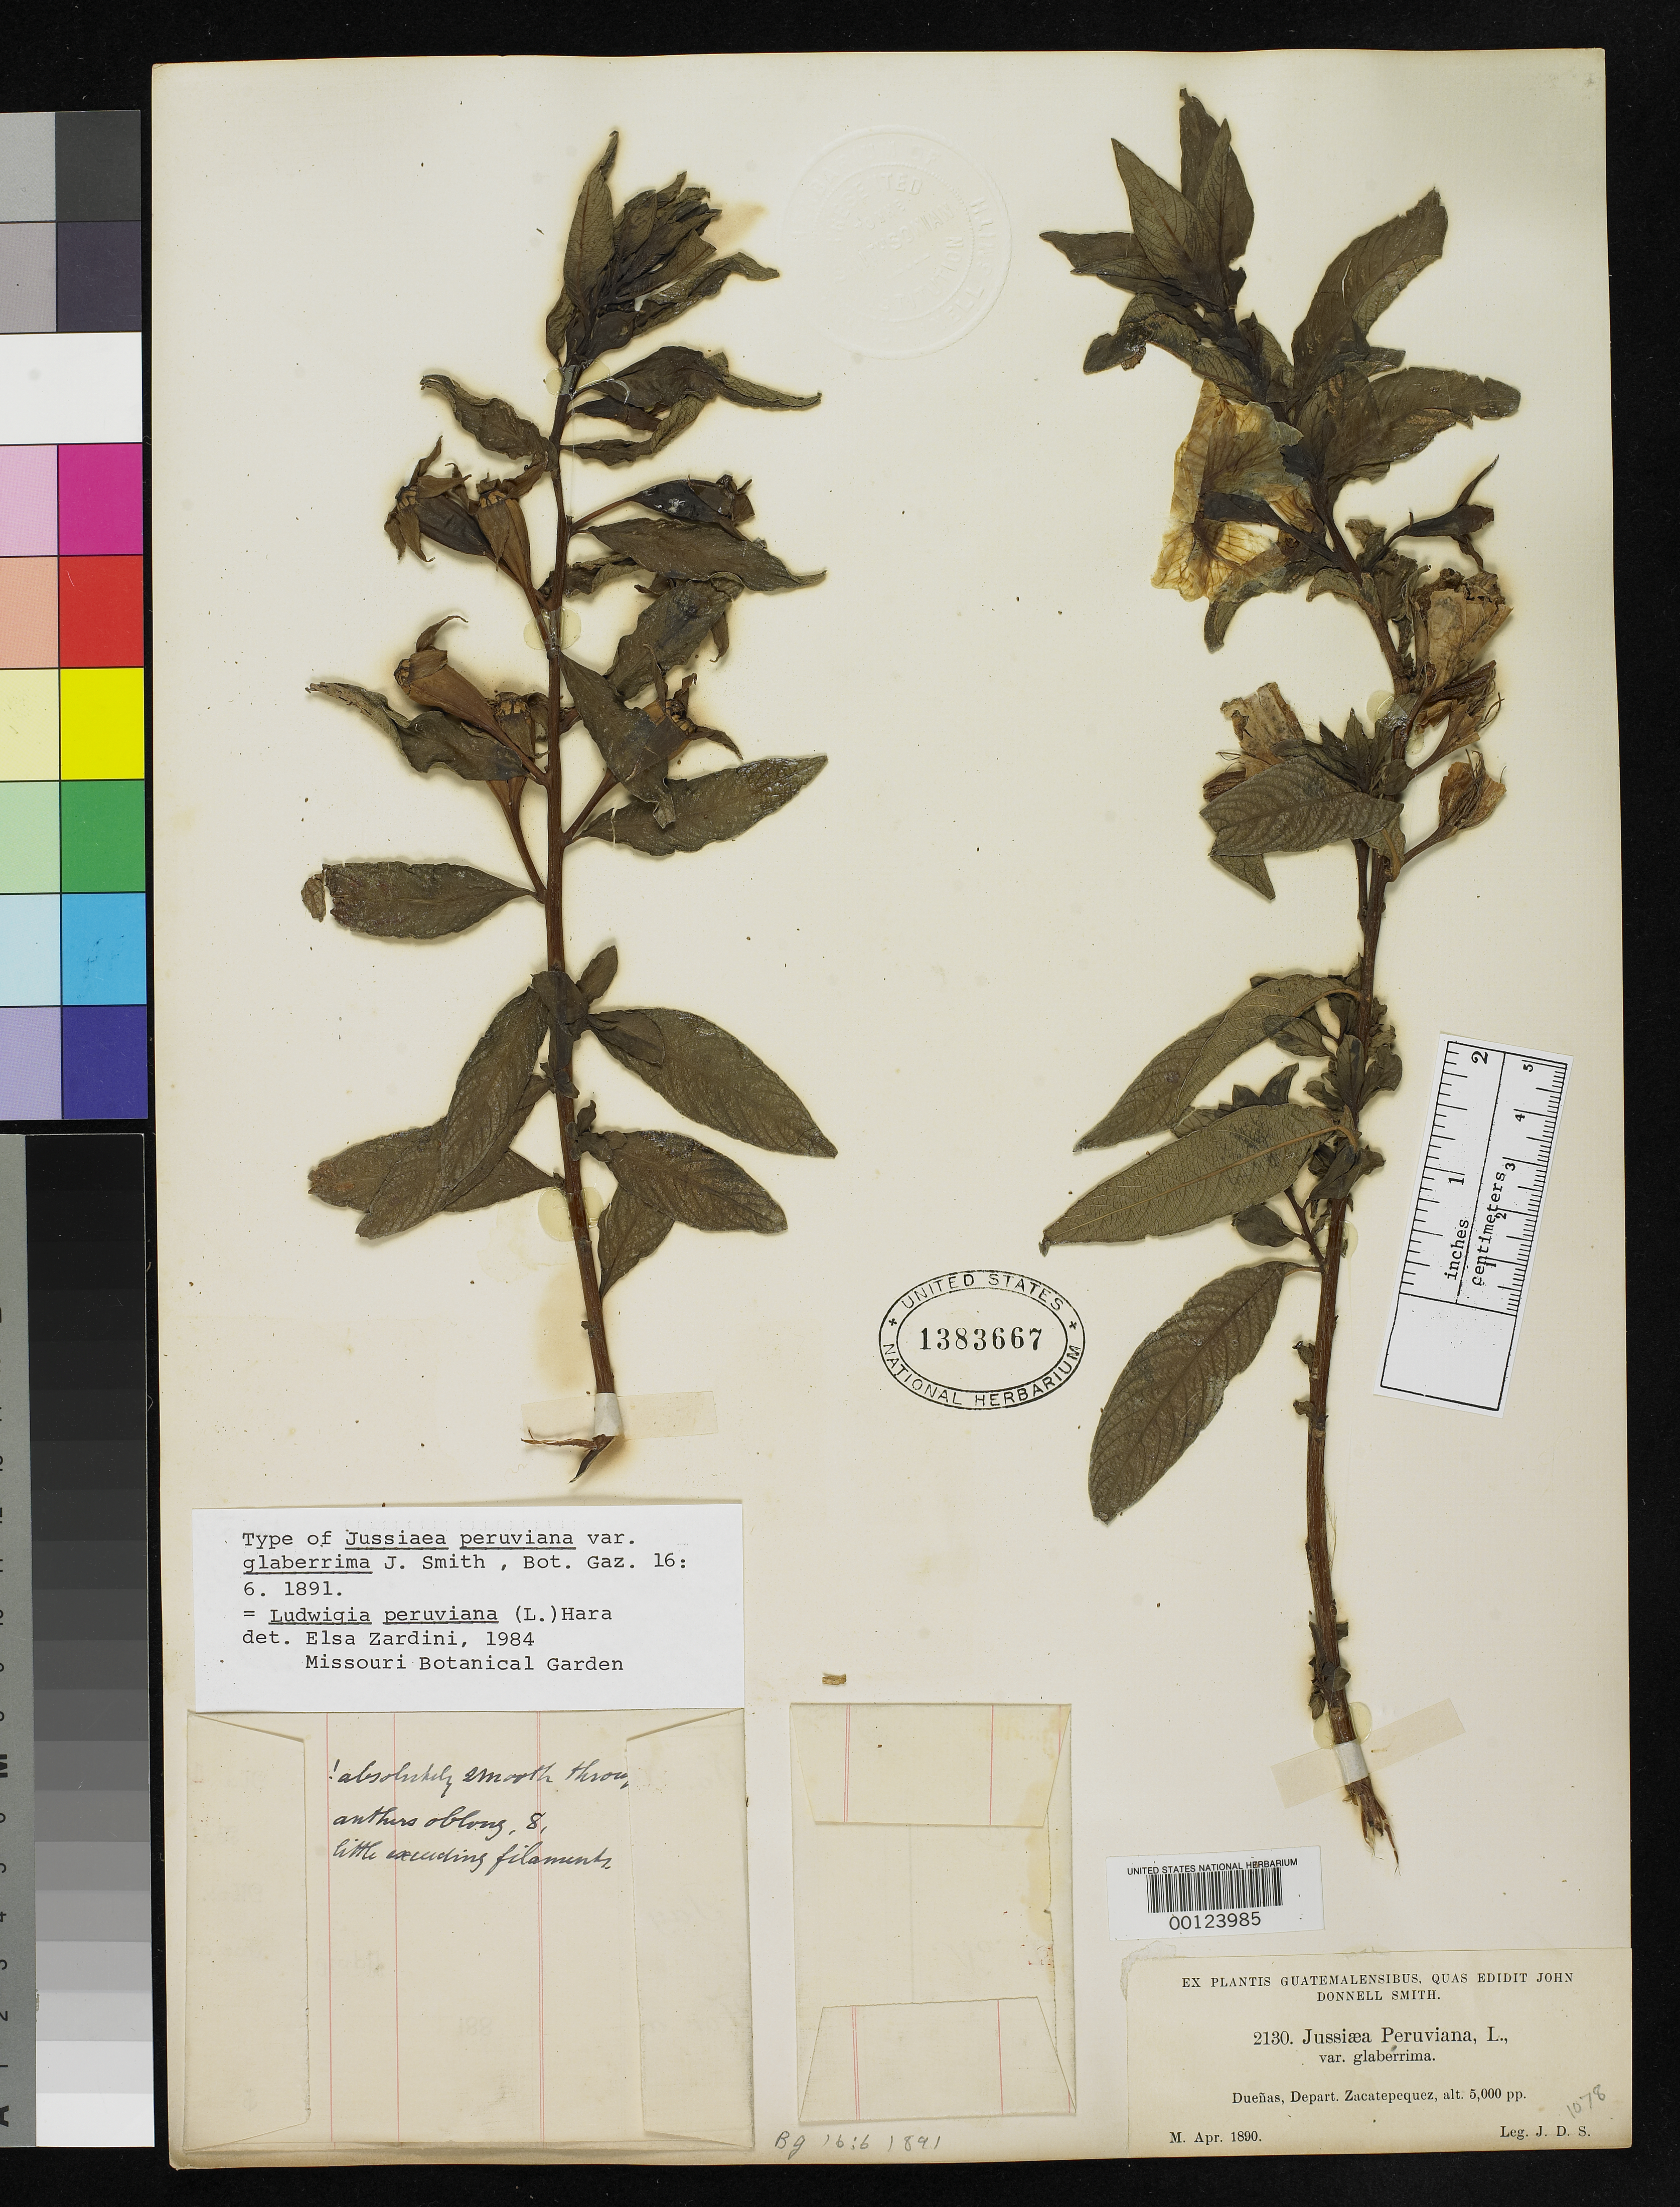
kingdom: Plantae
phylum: Tracheophyta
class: Magnoliopsida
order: Myrtales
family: Onagraceae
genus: Jussiaea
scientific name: Jussiaea peruviana var. glaberrima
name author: Donn. Sm.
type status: Type Collection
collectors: J. Donnell Smith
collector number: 2130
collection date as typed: Apr 1890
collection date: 1890-04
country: Guatemala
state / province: Sacatepéquez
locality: Duenas.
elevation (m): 1524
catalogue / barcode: US 1383667